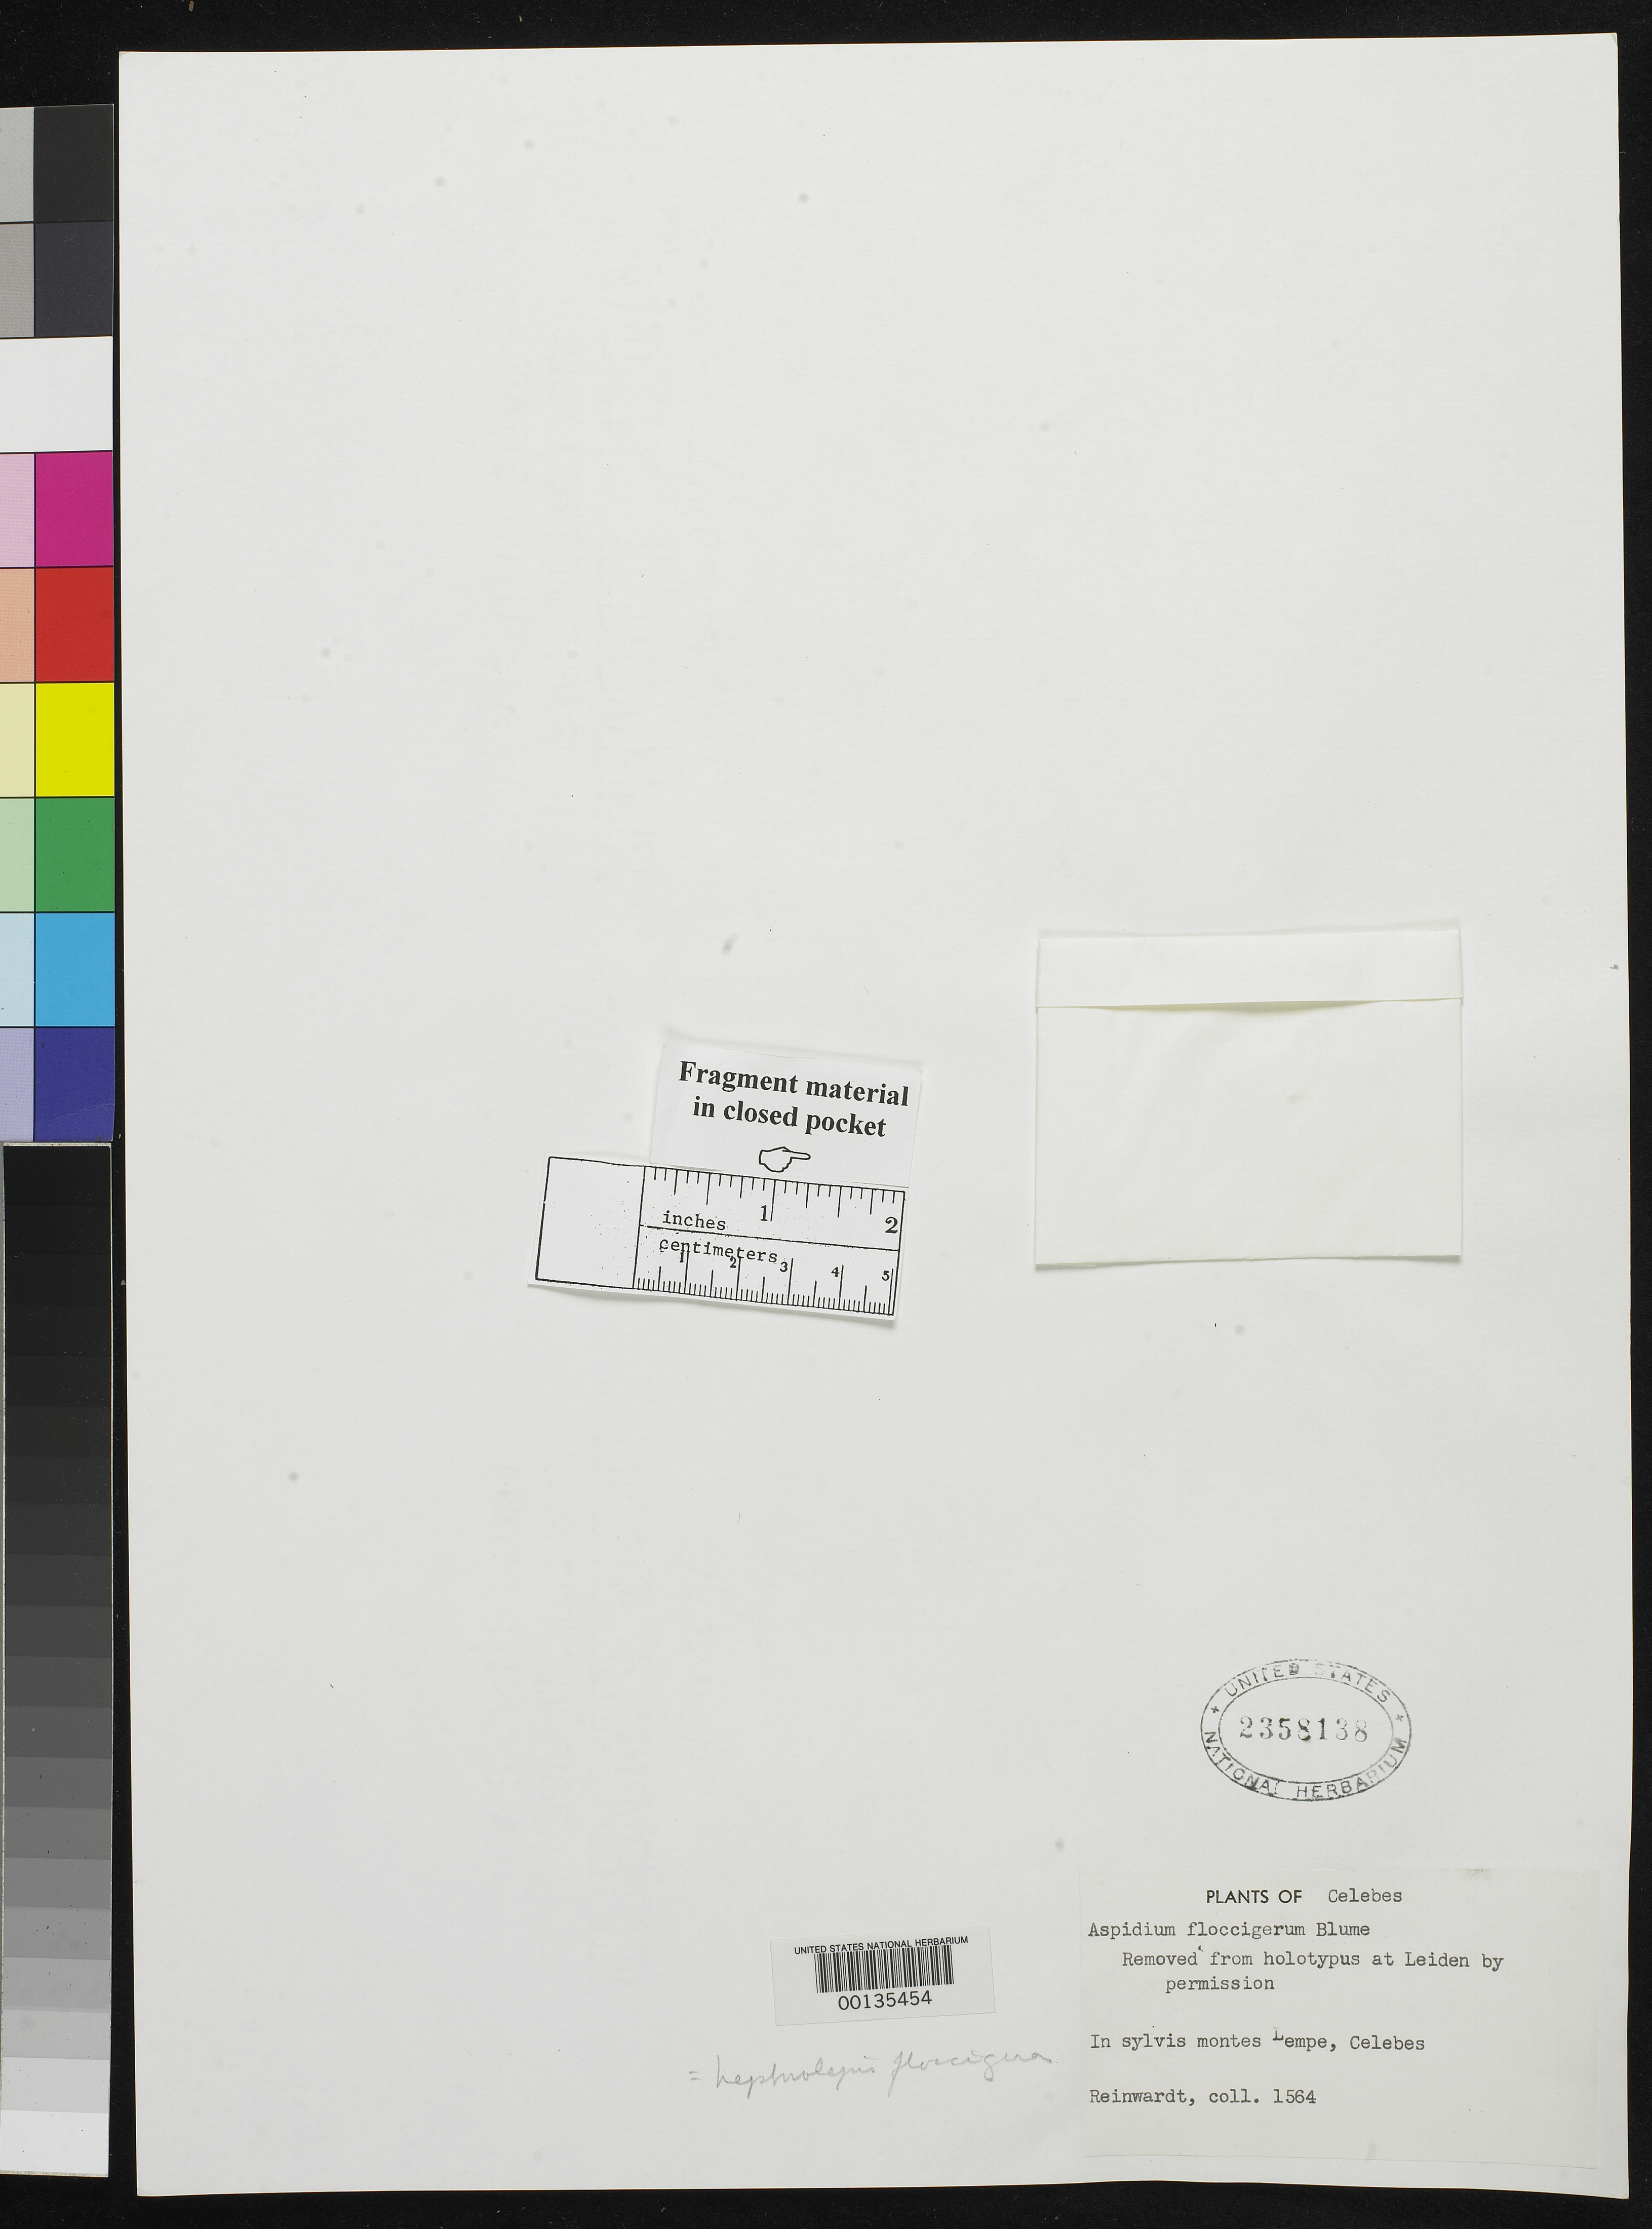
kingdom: Plantae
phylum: Tracheophyta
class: Polypodiopsida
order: Polypodiales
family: Tectariaceae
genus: Aspidium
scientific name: Aspidium floccigerum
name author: Blume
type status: Type Fragment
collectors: K. Reinwardt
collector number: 1564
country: Indonesia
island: Sulawesi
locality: Celebes, Mount Lempe.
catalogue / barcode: US 2358138